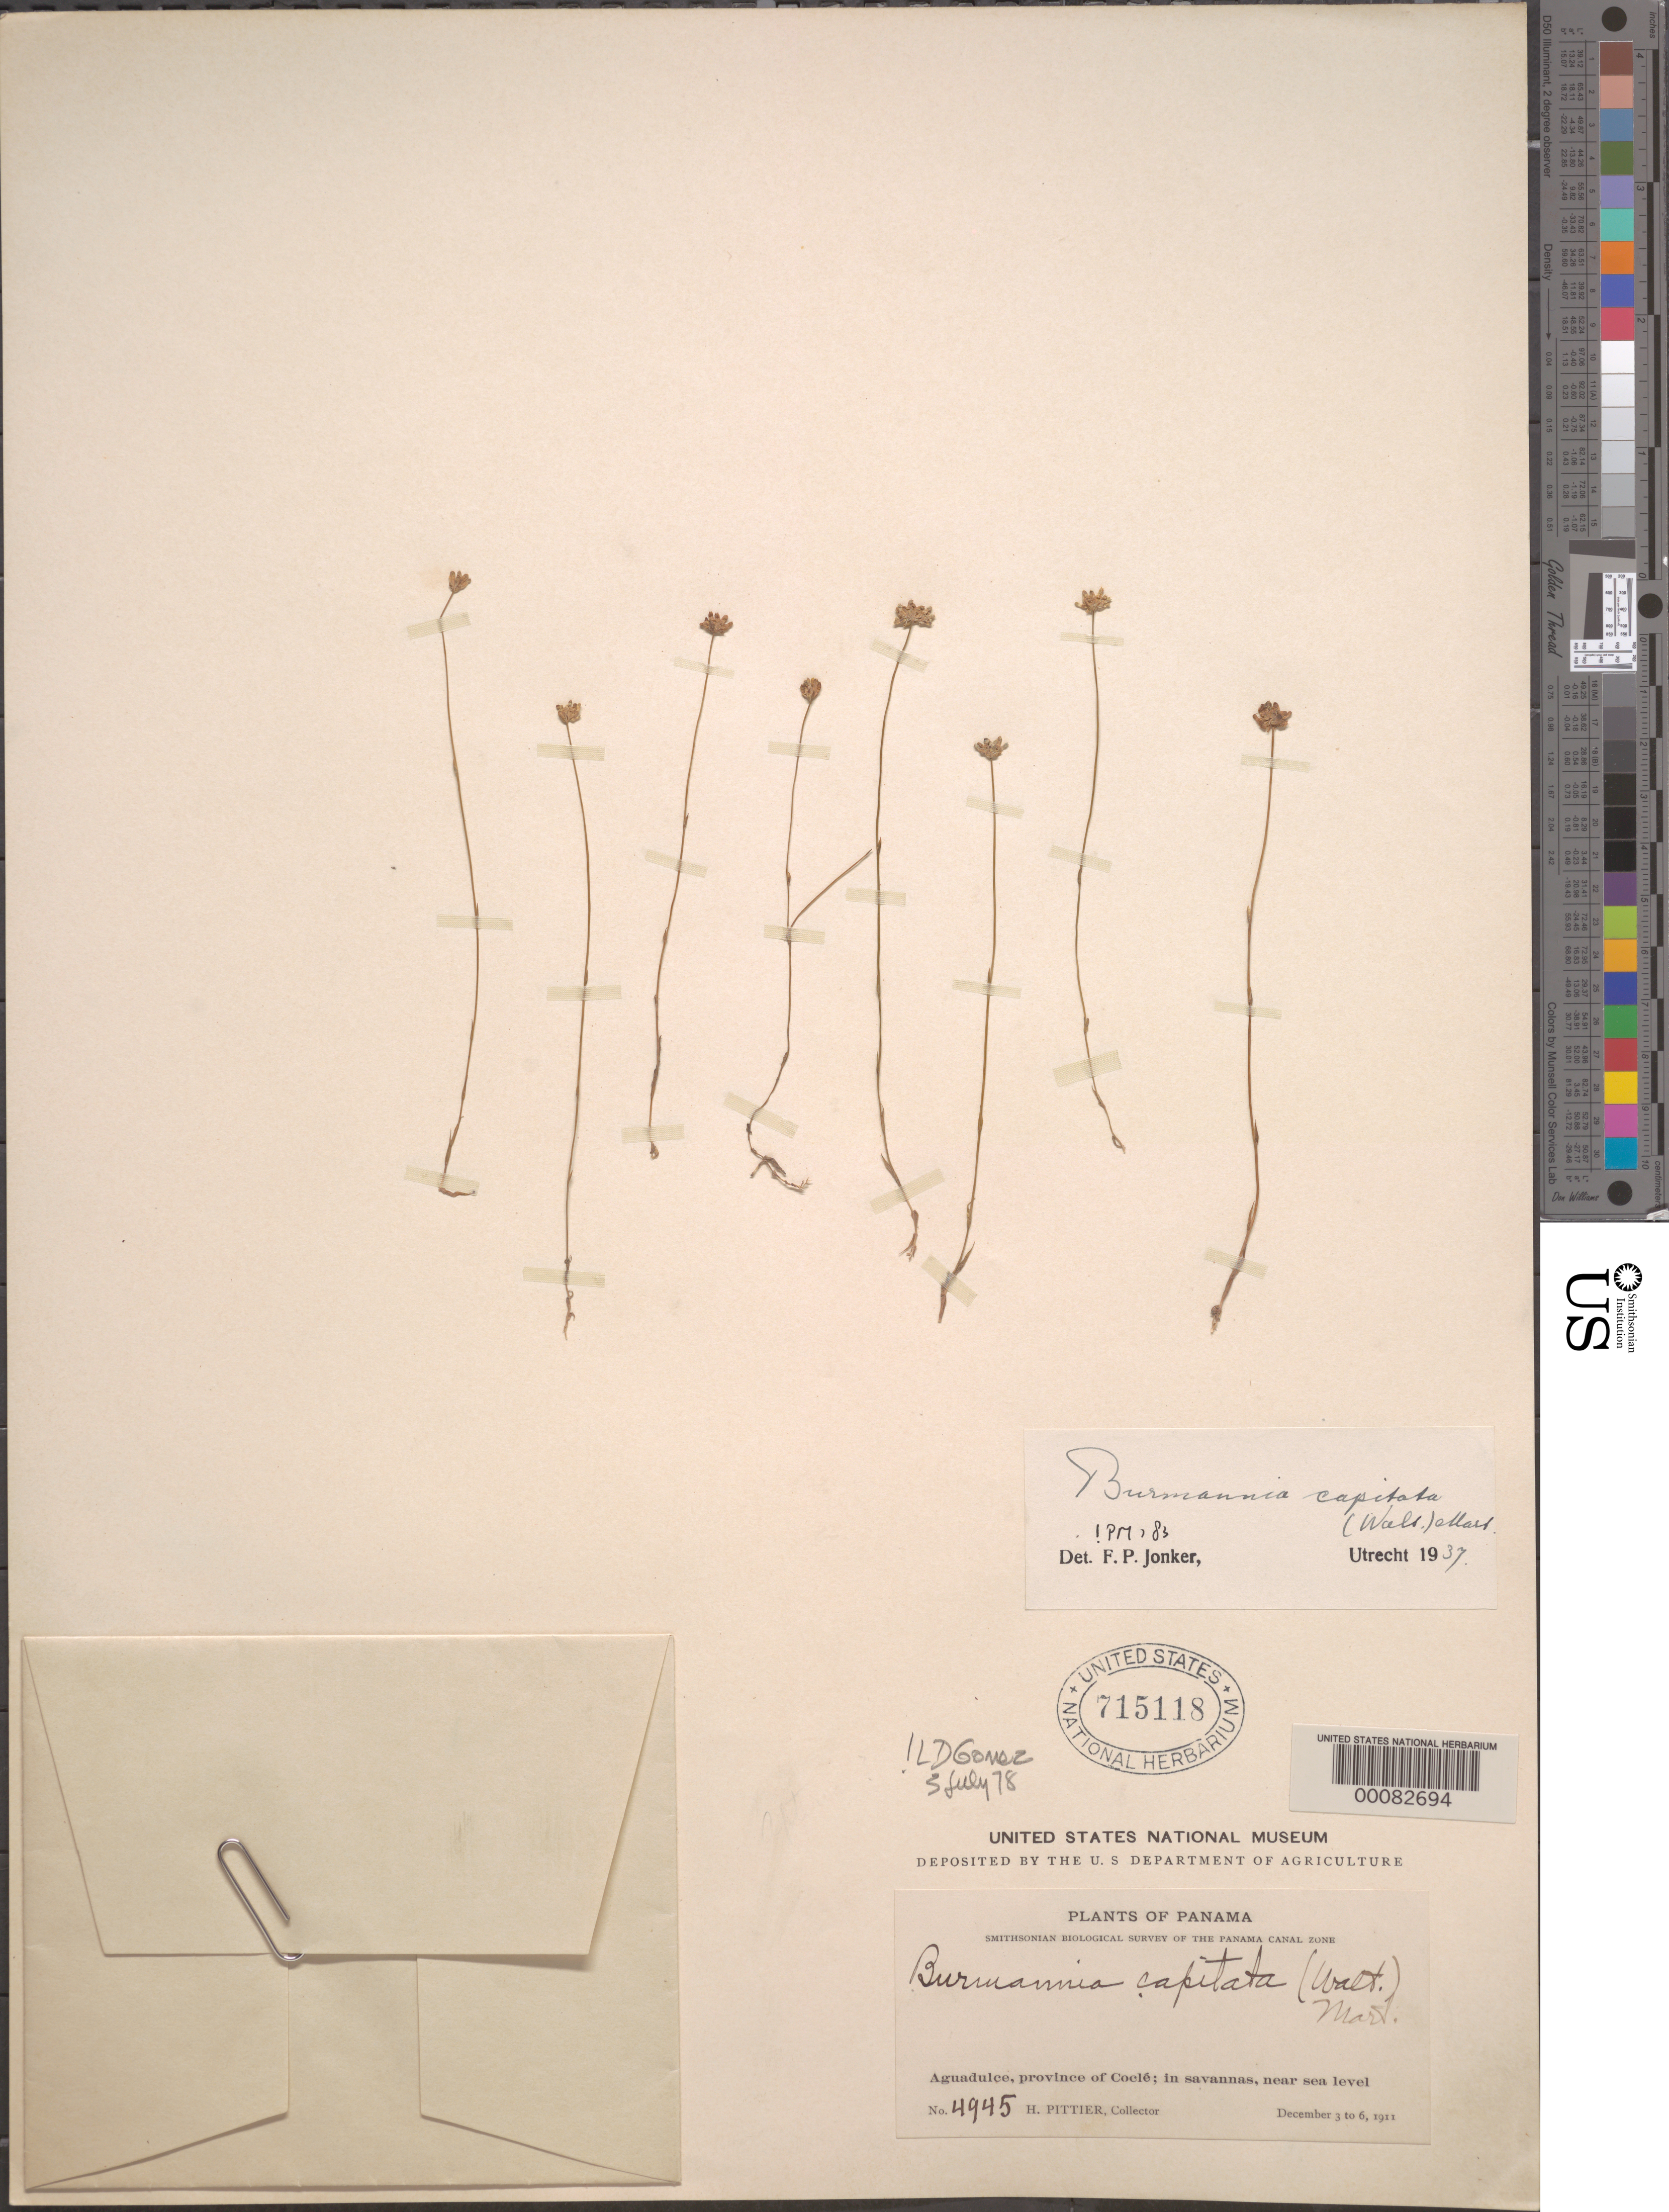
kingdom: Plantae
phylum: Tracheophyta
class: Liliopsida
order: Dioscoreales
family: Burmanniaceae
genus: Burmannia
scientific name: Burmannia capitata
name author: (Walter ex J.F. Gmel.) Mart.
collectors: H. F. Pittier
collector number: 4945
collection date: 1911-12-03/1911-12-06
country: Panama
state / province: Cocle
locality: Aguadulce.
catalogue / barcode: US 715118